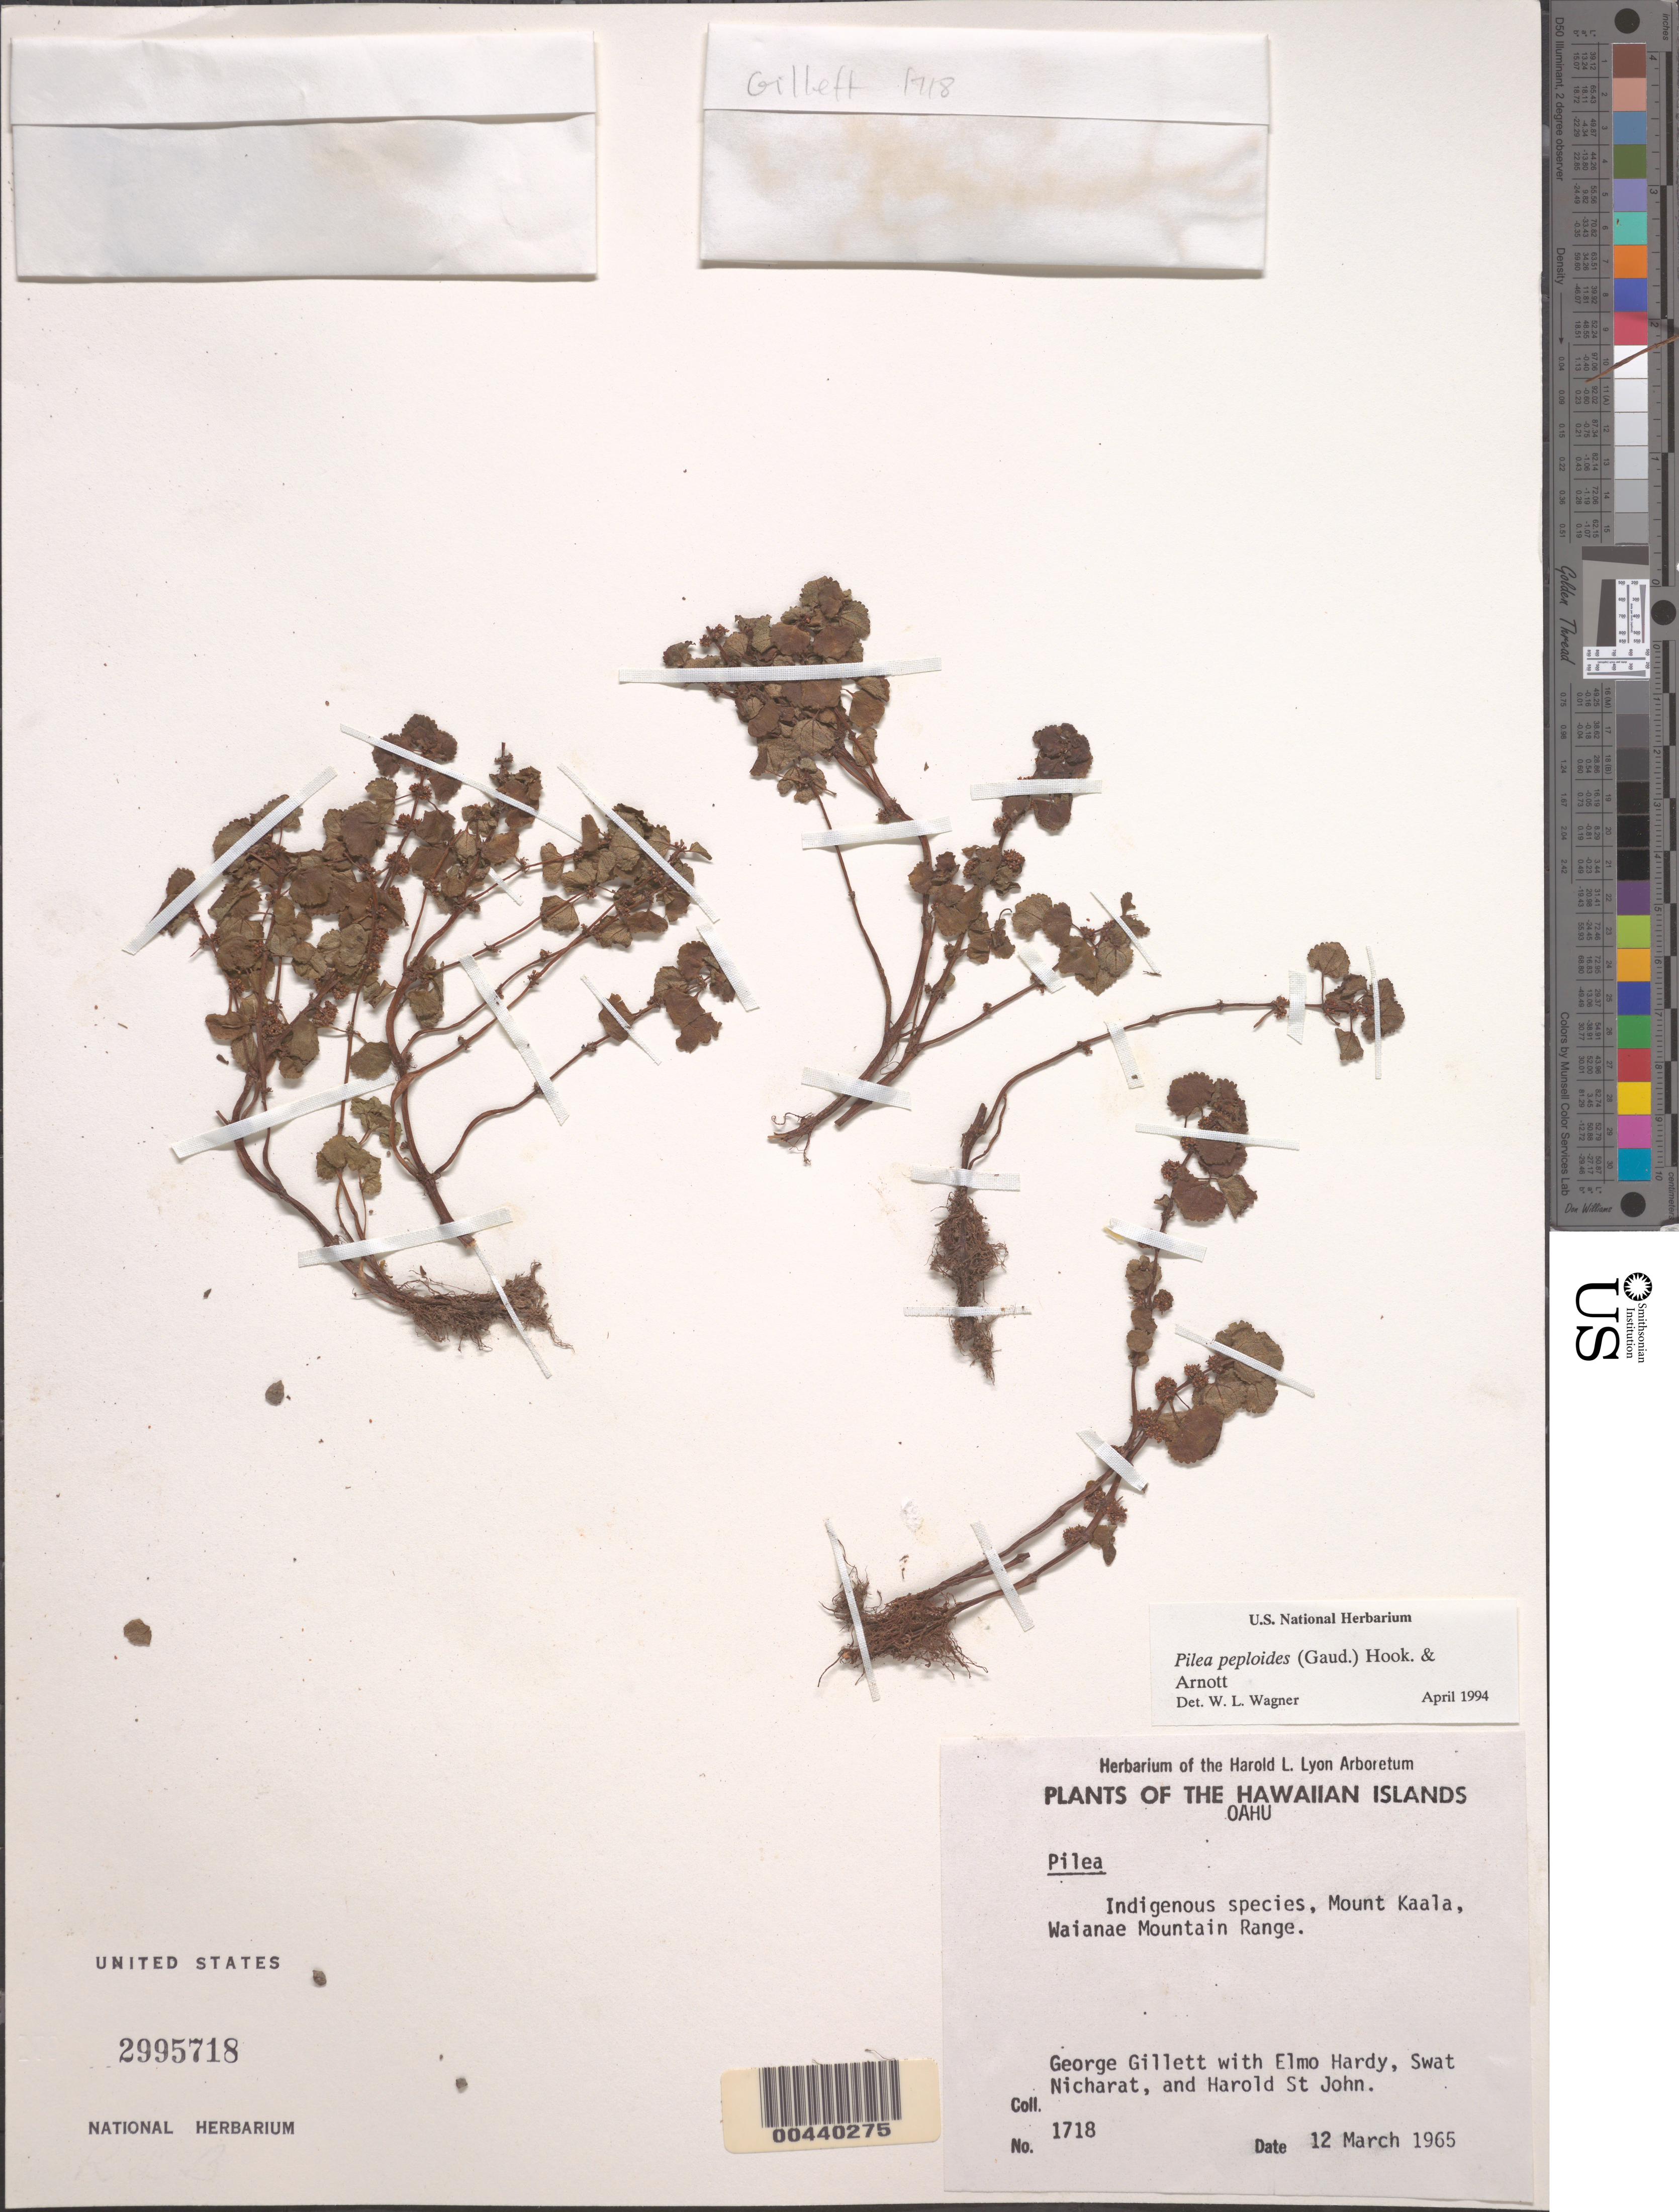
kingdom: Plantae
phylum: Tracheophyta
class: Magnoliopsida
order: Rosales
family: Urticaceae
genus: Pilea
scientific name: Pilea peploides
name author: (Gaudich.) Hook. & Arn.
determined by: Wagner, W. L., (BOT), Smithsonian Institution - National Museum of Natural History (UNITED STATES)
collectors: G. Gillett, E. Hardy, S. Nicharat & H. St. John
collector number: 1718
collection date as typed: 12 Mar 1965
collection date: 1965-03-12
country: United States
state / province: Hawaii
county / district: Honolulu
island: Oahu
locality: Mount Kaala, Waianae Mountain Range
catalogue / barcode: US 2995718